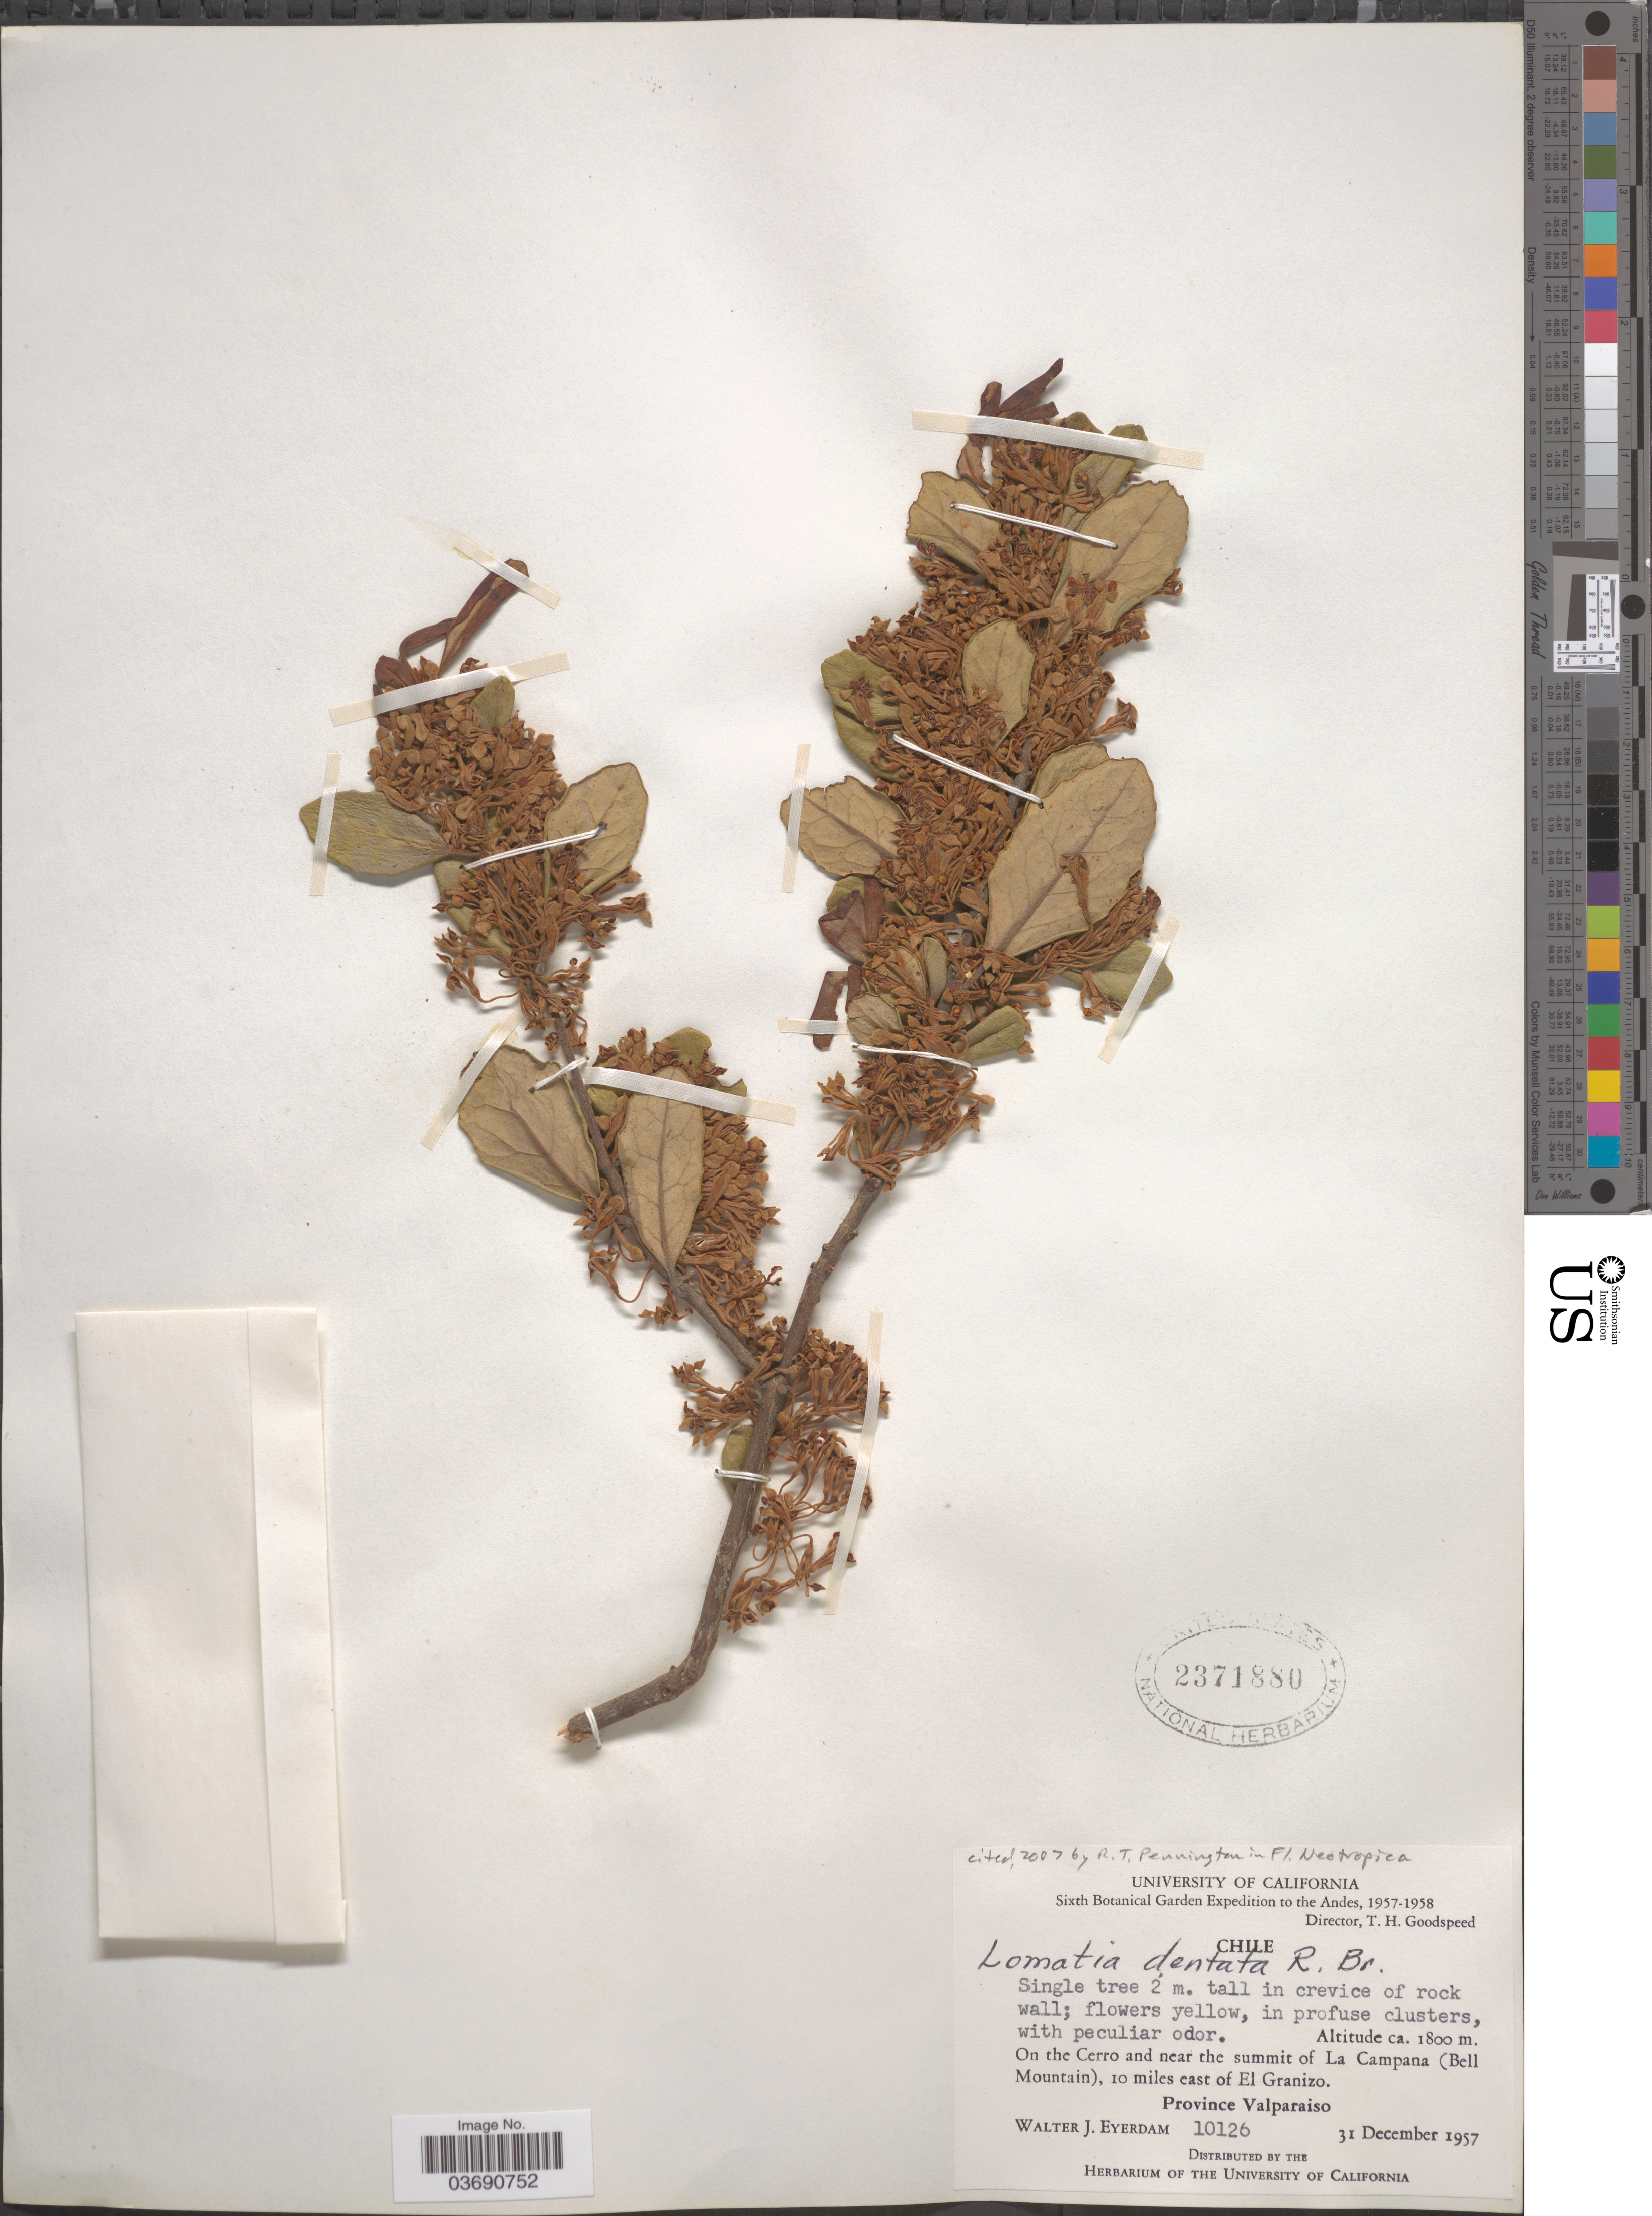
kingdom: Plantae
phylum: Tracheophyta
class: Magnoliopsida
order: Proteales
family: Proteaceae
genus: Lomatia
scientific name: Lomatia dentata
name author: R. Br.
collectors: W. J. Eyerdam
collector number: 10126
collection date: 1957-12-31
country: Chile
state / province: Valparaíso (V)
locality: The Andes. On the Cerro and near the summit of La Campana (Bell Mountain), 10 miles east of El Granizo. Province Valparaiso.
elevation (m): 1800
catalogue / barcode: US 2371880